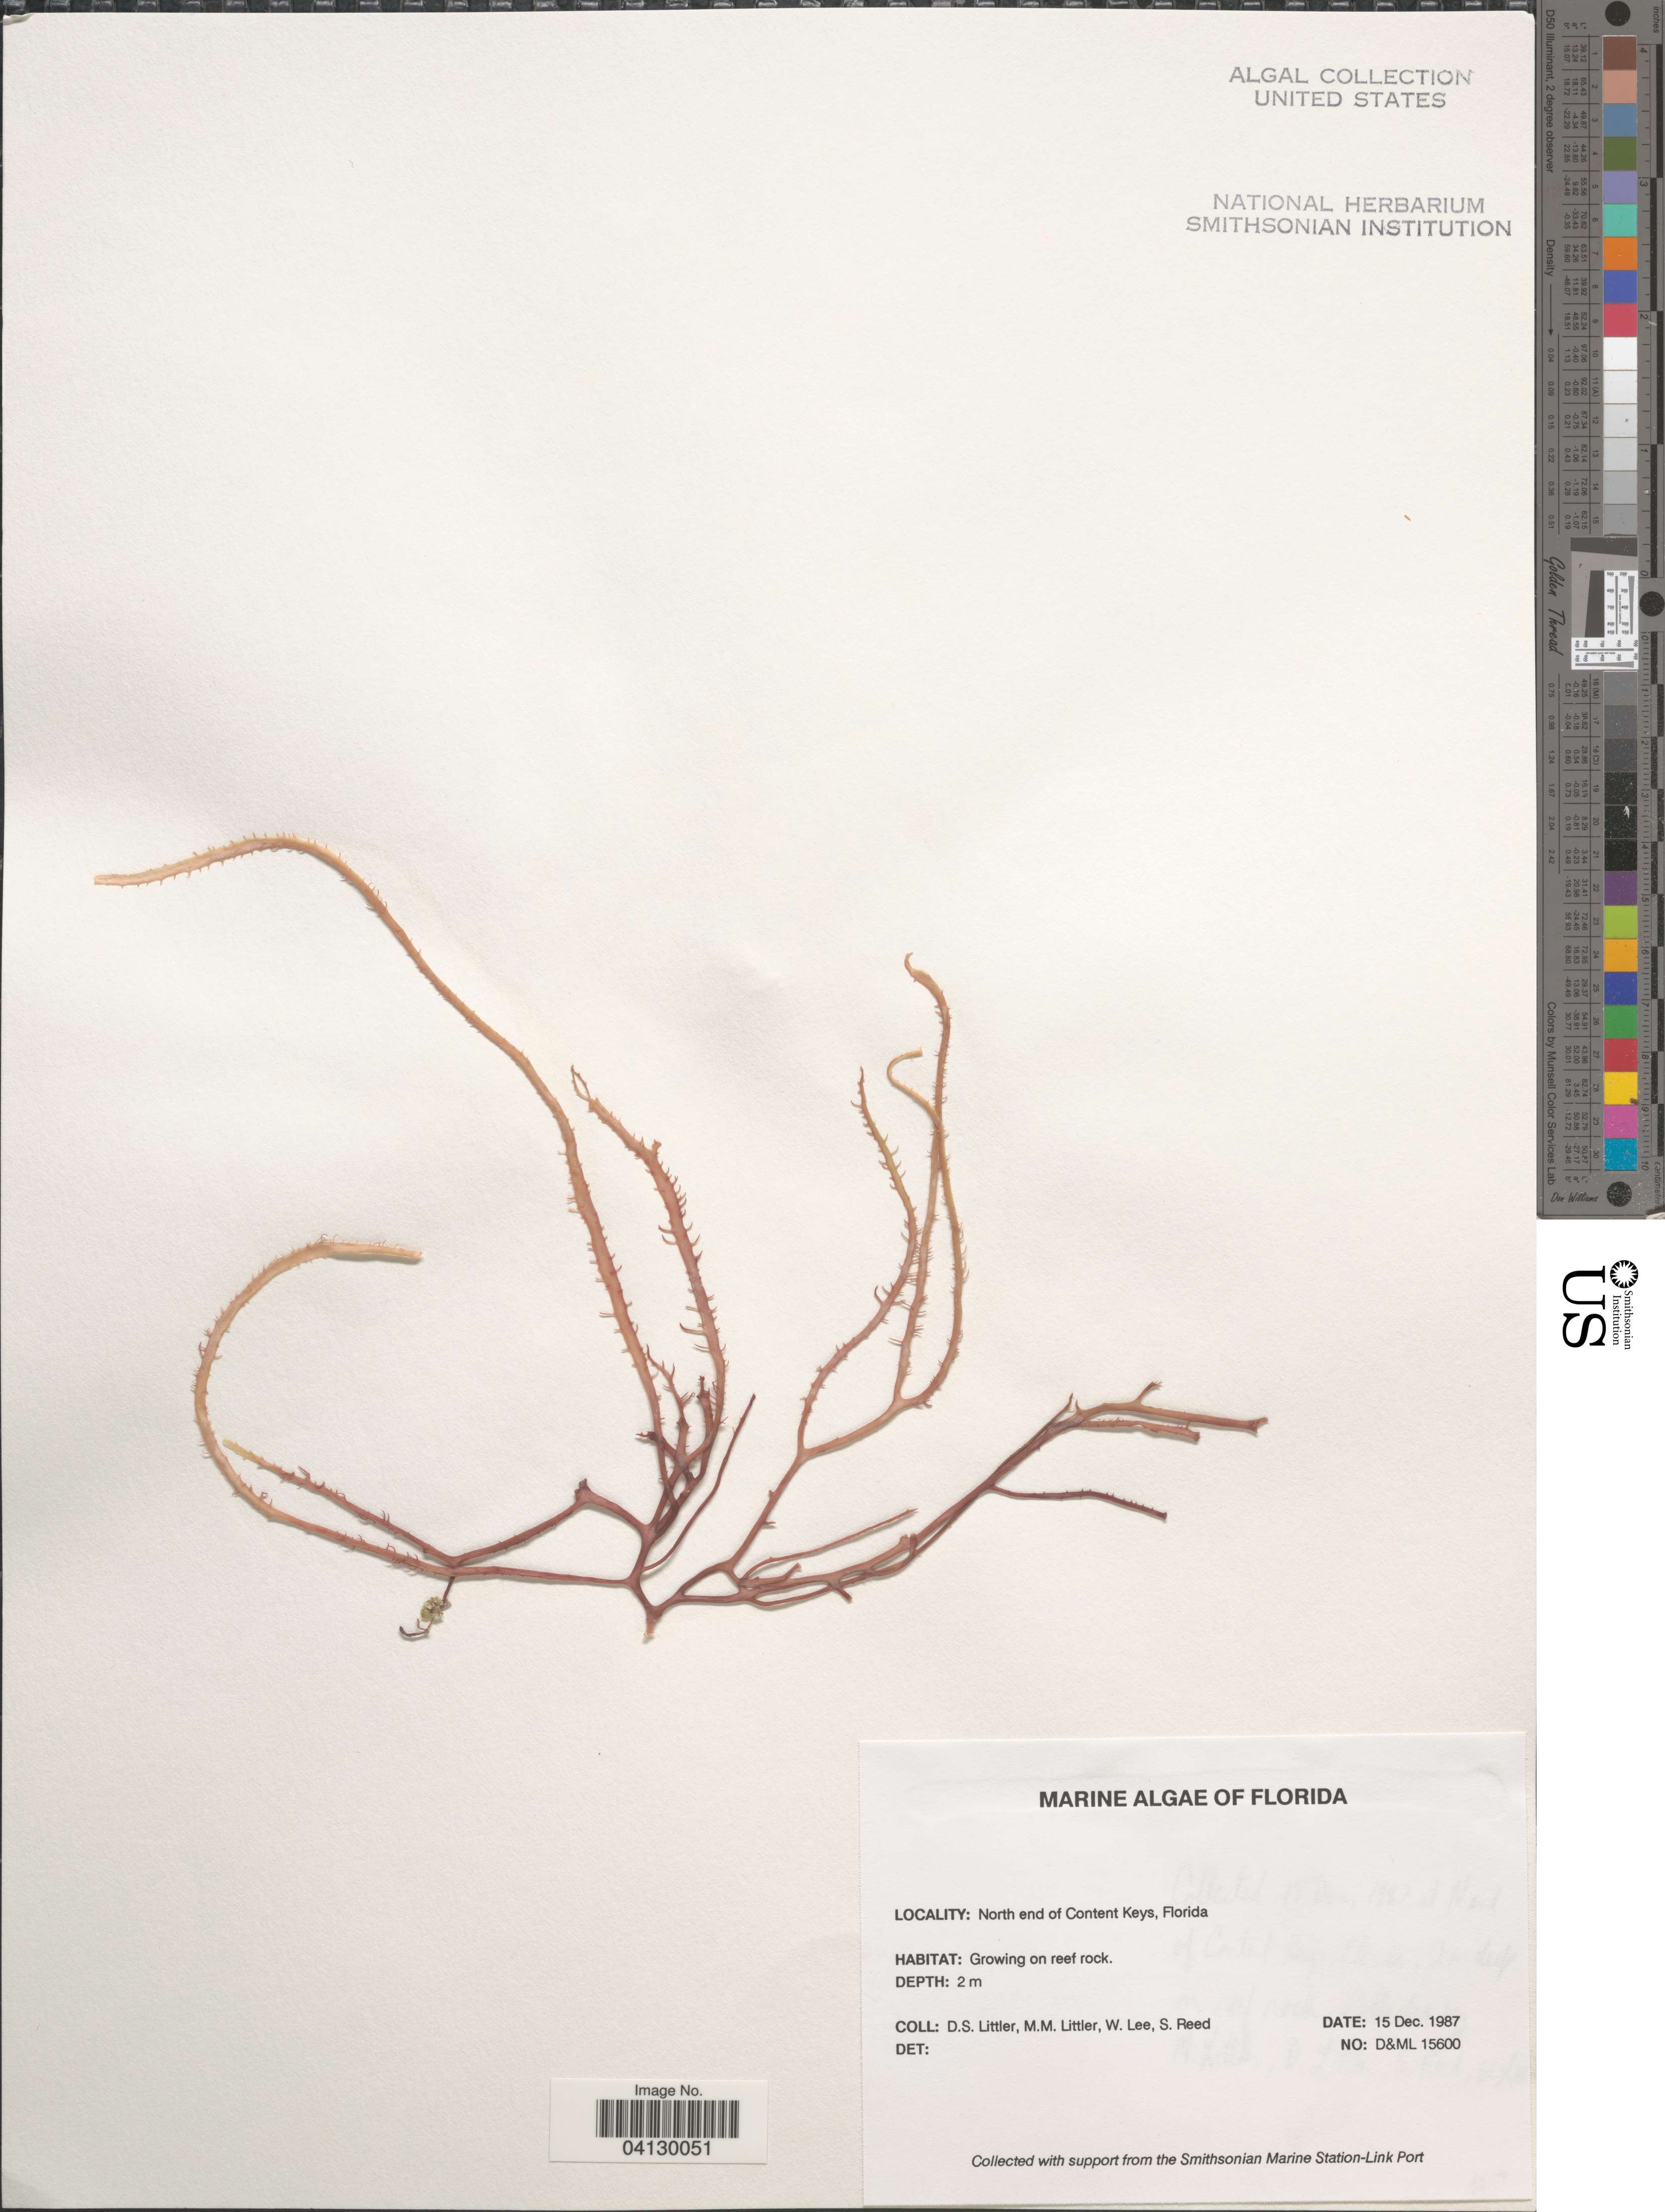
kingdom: Plantae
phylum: Rhodophyta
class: Florideophyceae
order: Corallinales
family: Corallinaceae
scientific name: Crustose Coralline Algae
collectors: D. S. Littler, W. Lee & S. Reed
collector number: D&ML 15600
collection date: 1987-12-15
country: United States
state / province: Florida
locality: North end of Content Keys.